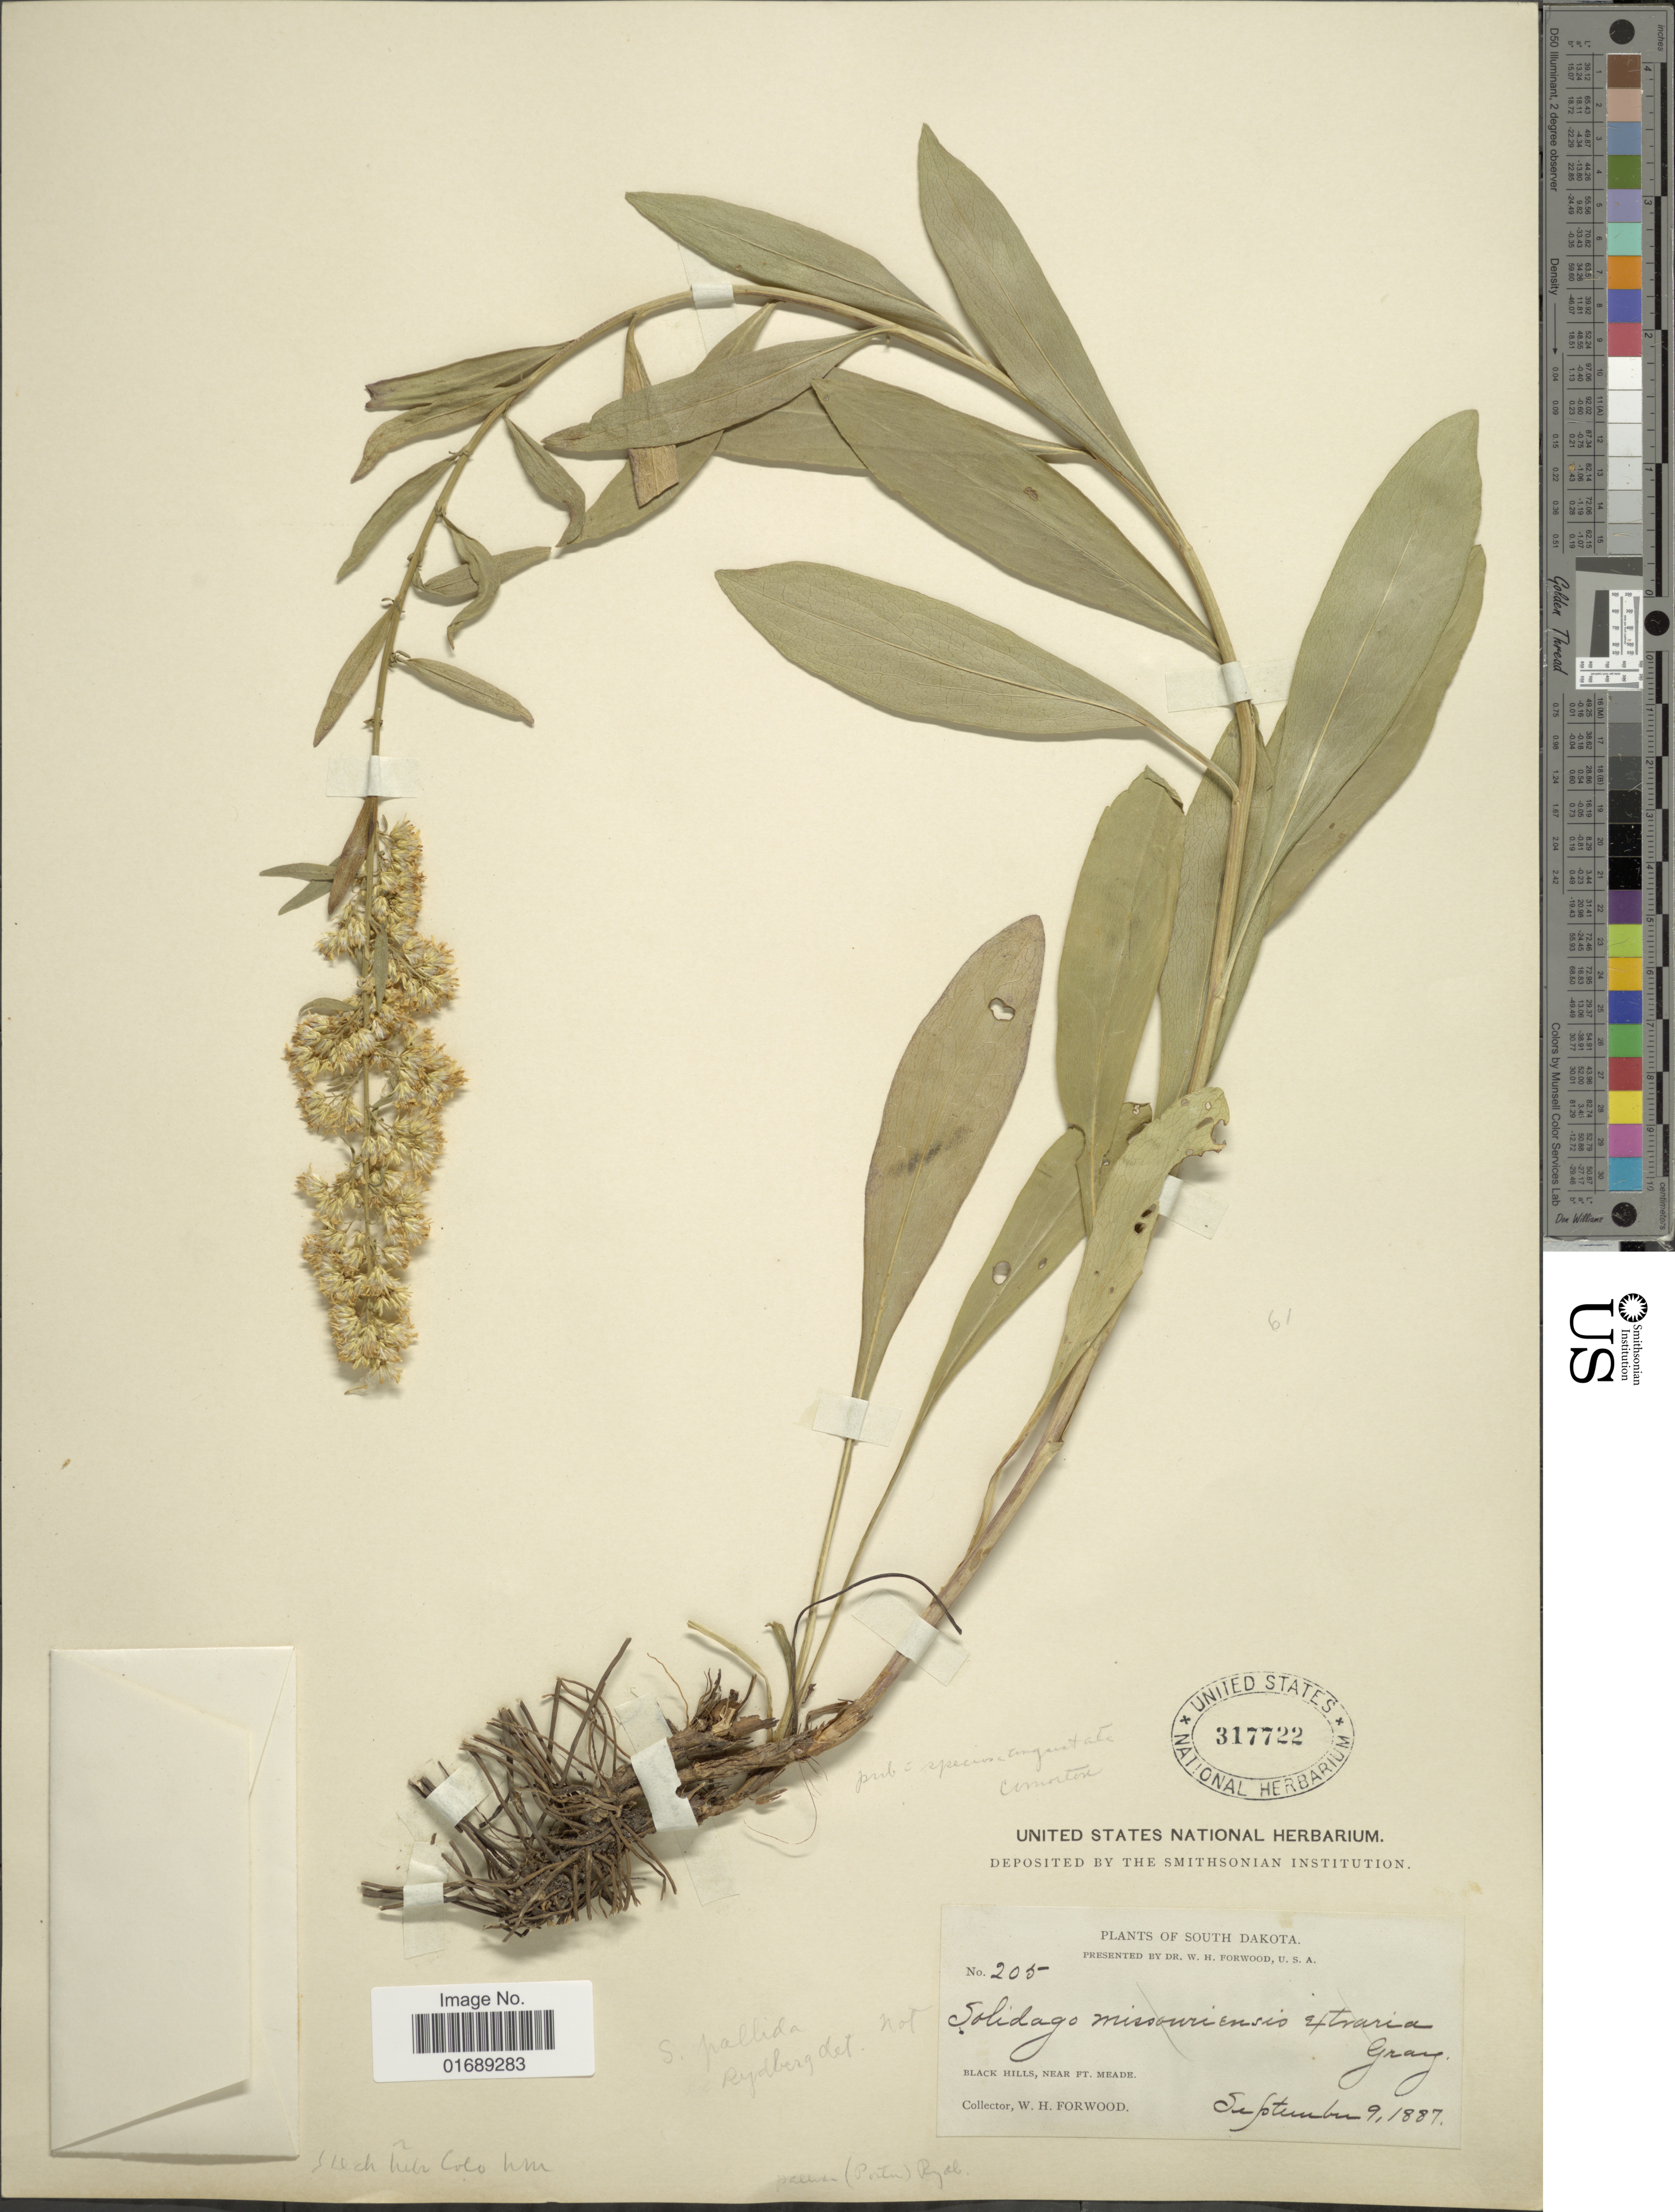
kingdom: Plantae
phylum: Tracheophyta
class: Magnoliopsida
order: Asterales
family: Asteraceae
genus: Solidago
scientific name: Solidago pallida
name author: (Porter) Rydb.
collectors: W. Forwood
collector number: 205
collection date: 1887-09-09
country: United States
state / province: South Dakota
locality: Black Hills, near Ft. Meade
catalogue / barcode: US 317722